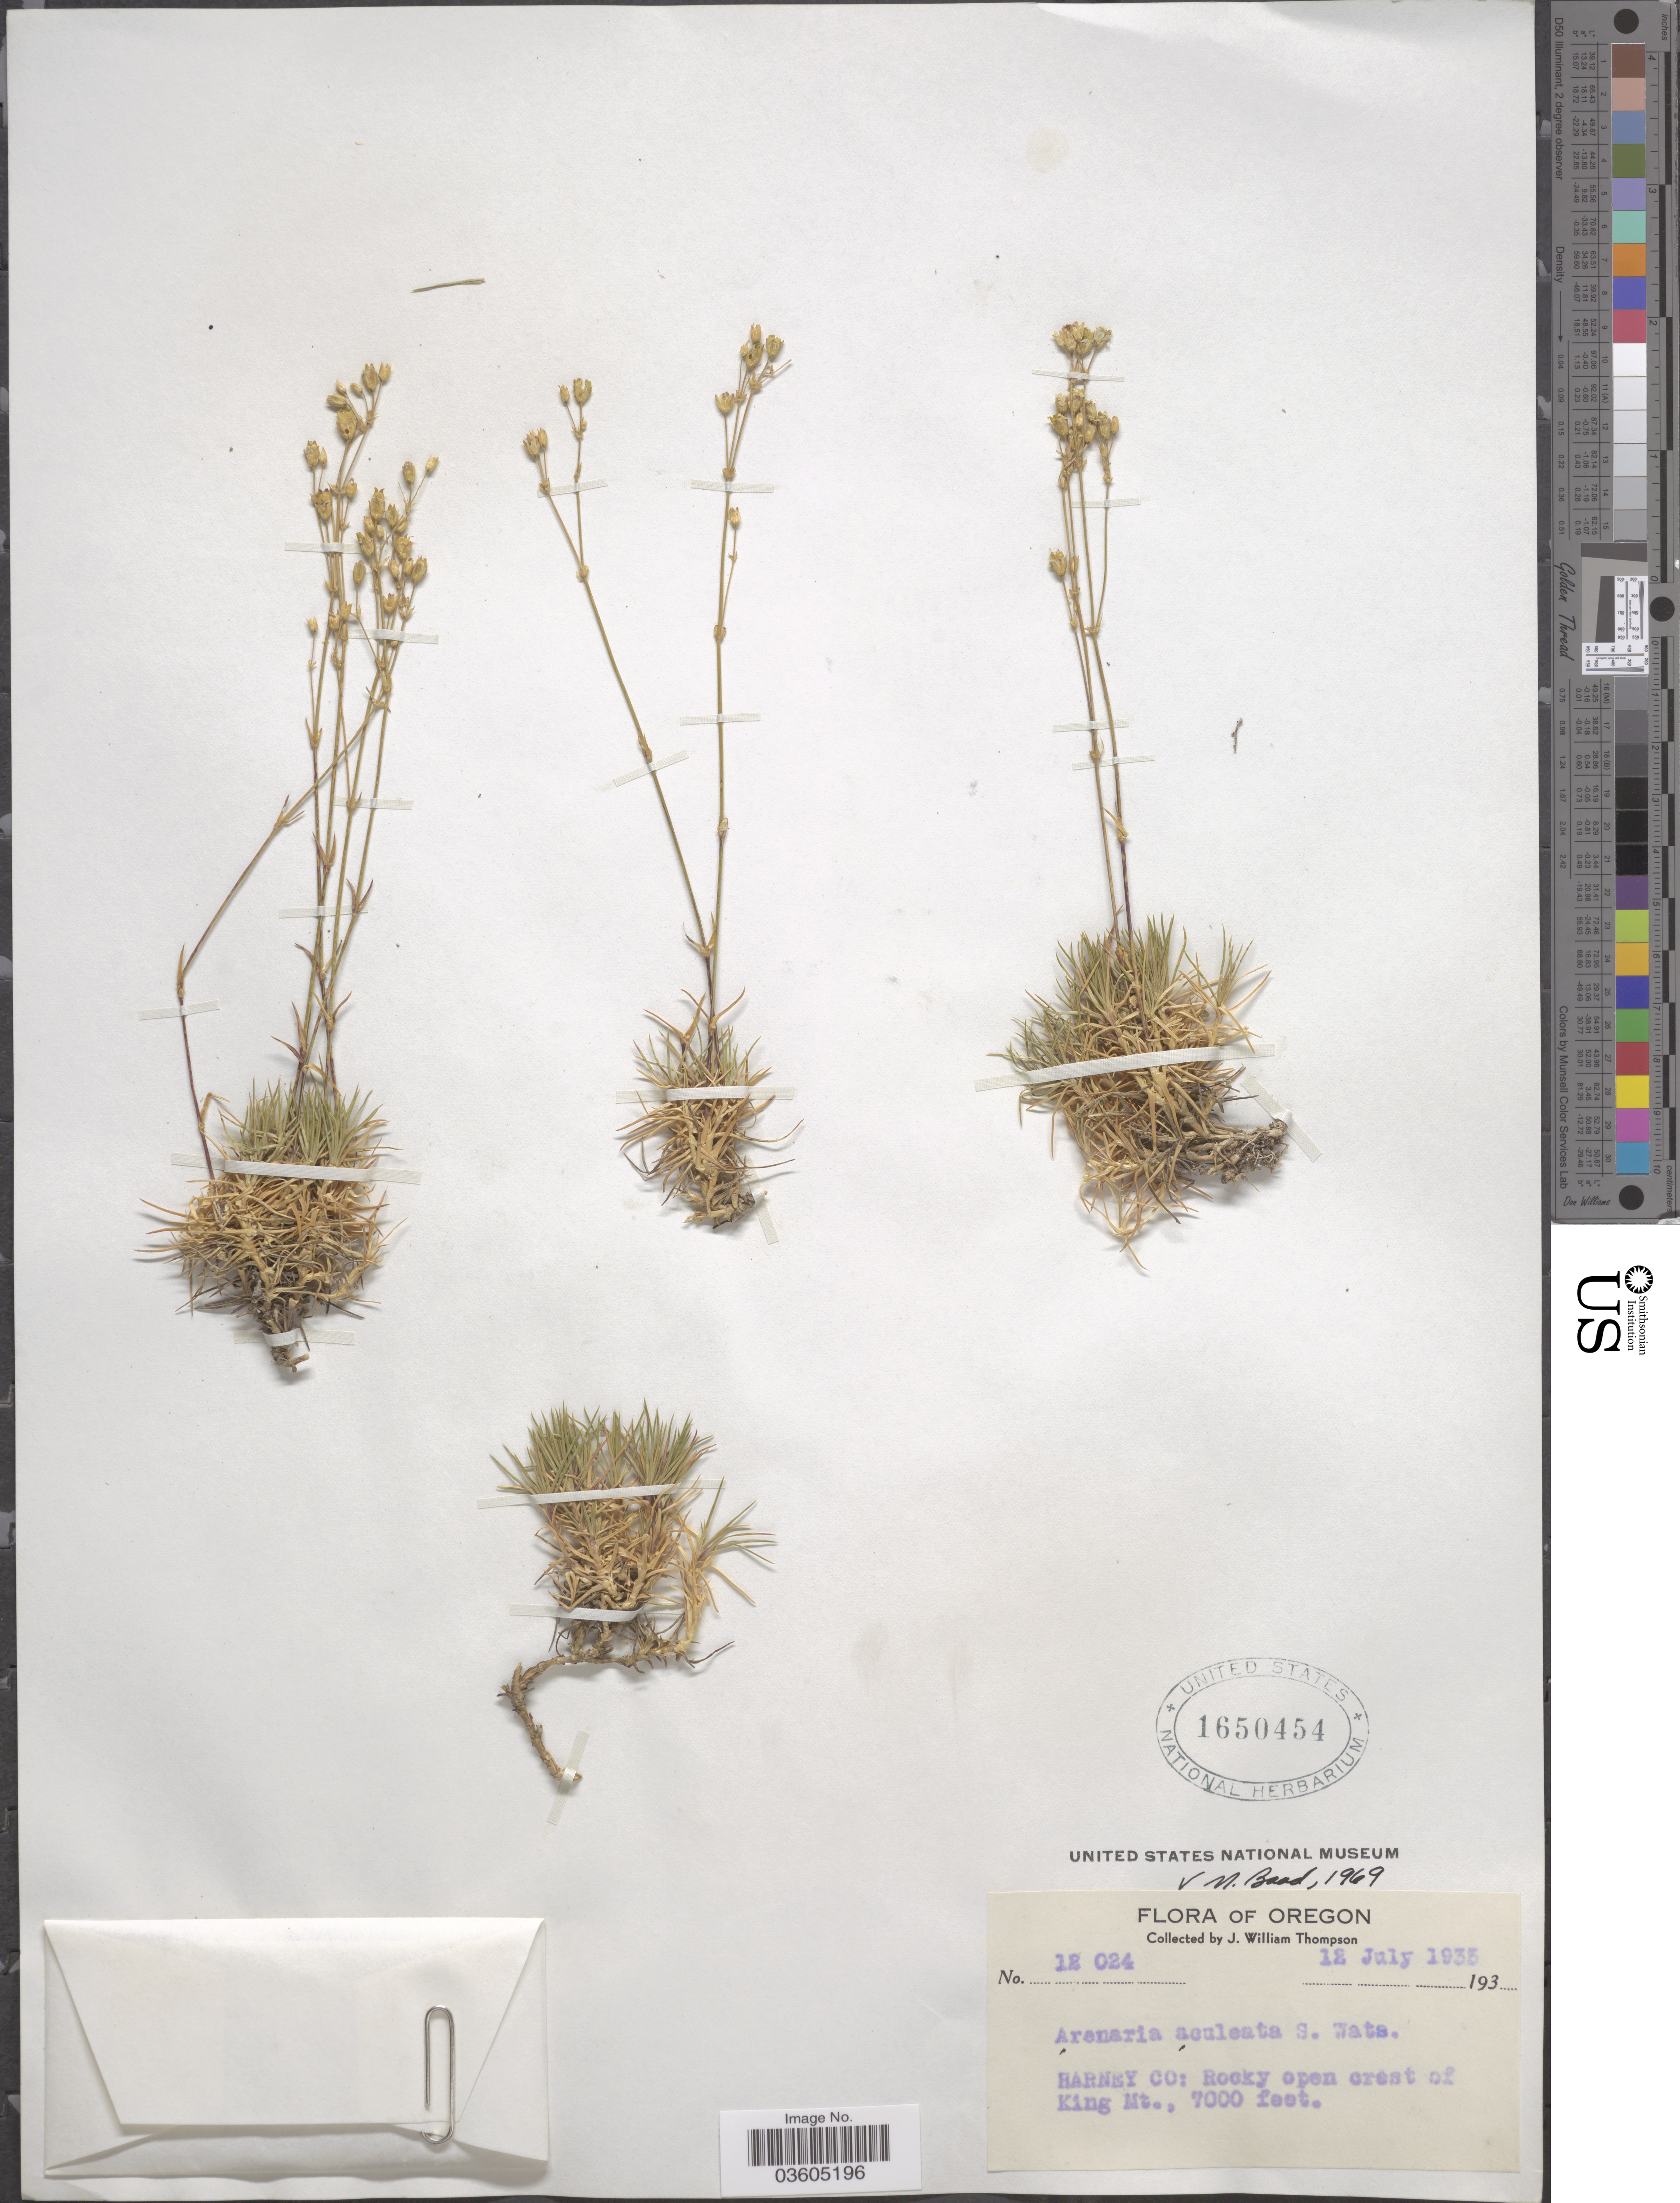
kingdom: Plantae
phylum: Tracheophyta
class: Magnoliopsida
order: Caryophyllales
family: Caryophyllaceae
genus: Eremogone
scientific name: Eremogone aculeata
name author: (S. Watson) Ikonn.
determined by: U.S. National Herbarium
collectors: J. W. Thompson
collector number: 12024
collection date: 1933-07-12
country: United States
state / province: Oregon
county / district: Harney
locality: Harney Co: Rocky open crest of King Mt.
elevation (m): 2134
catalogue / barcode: US 1650454